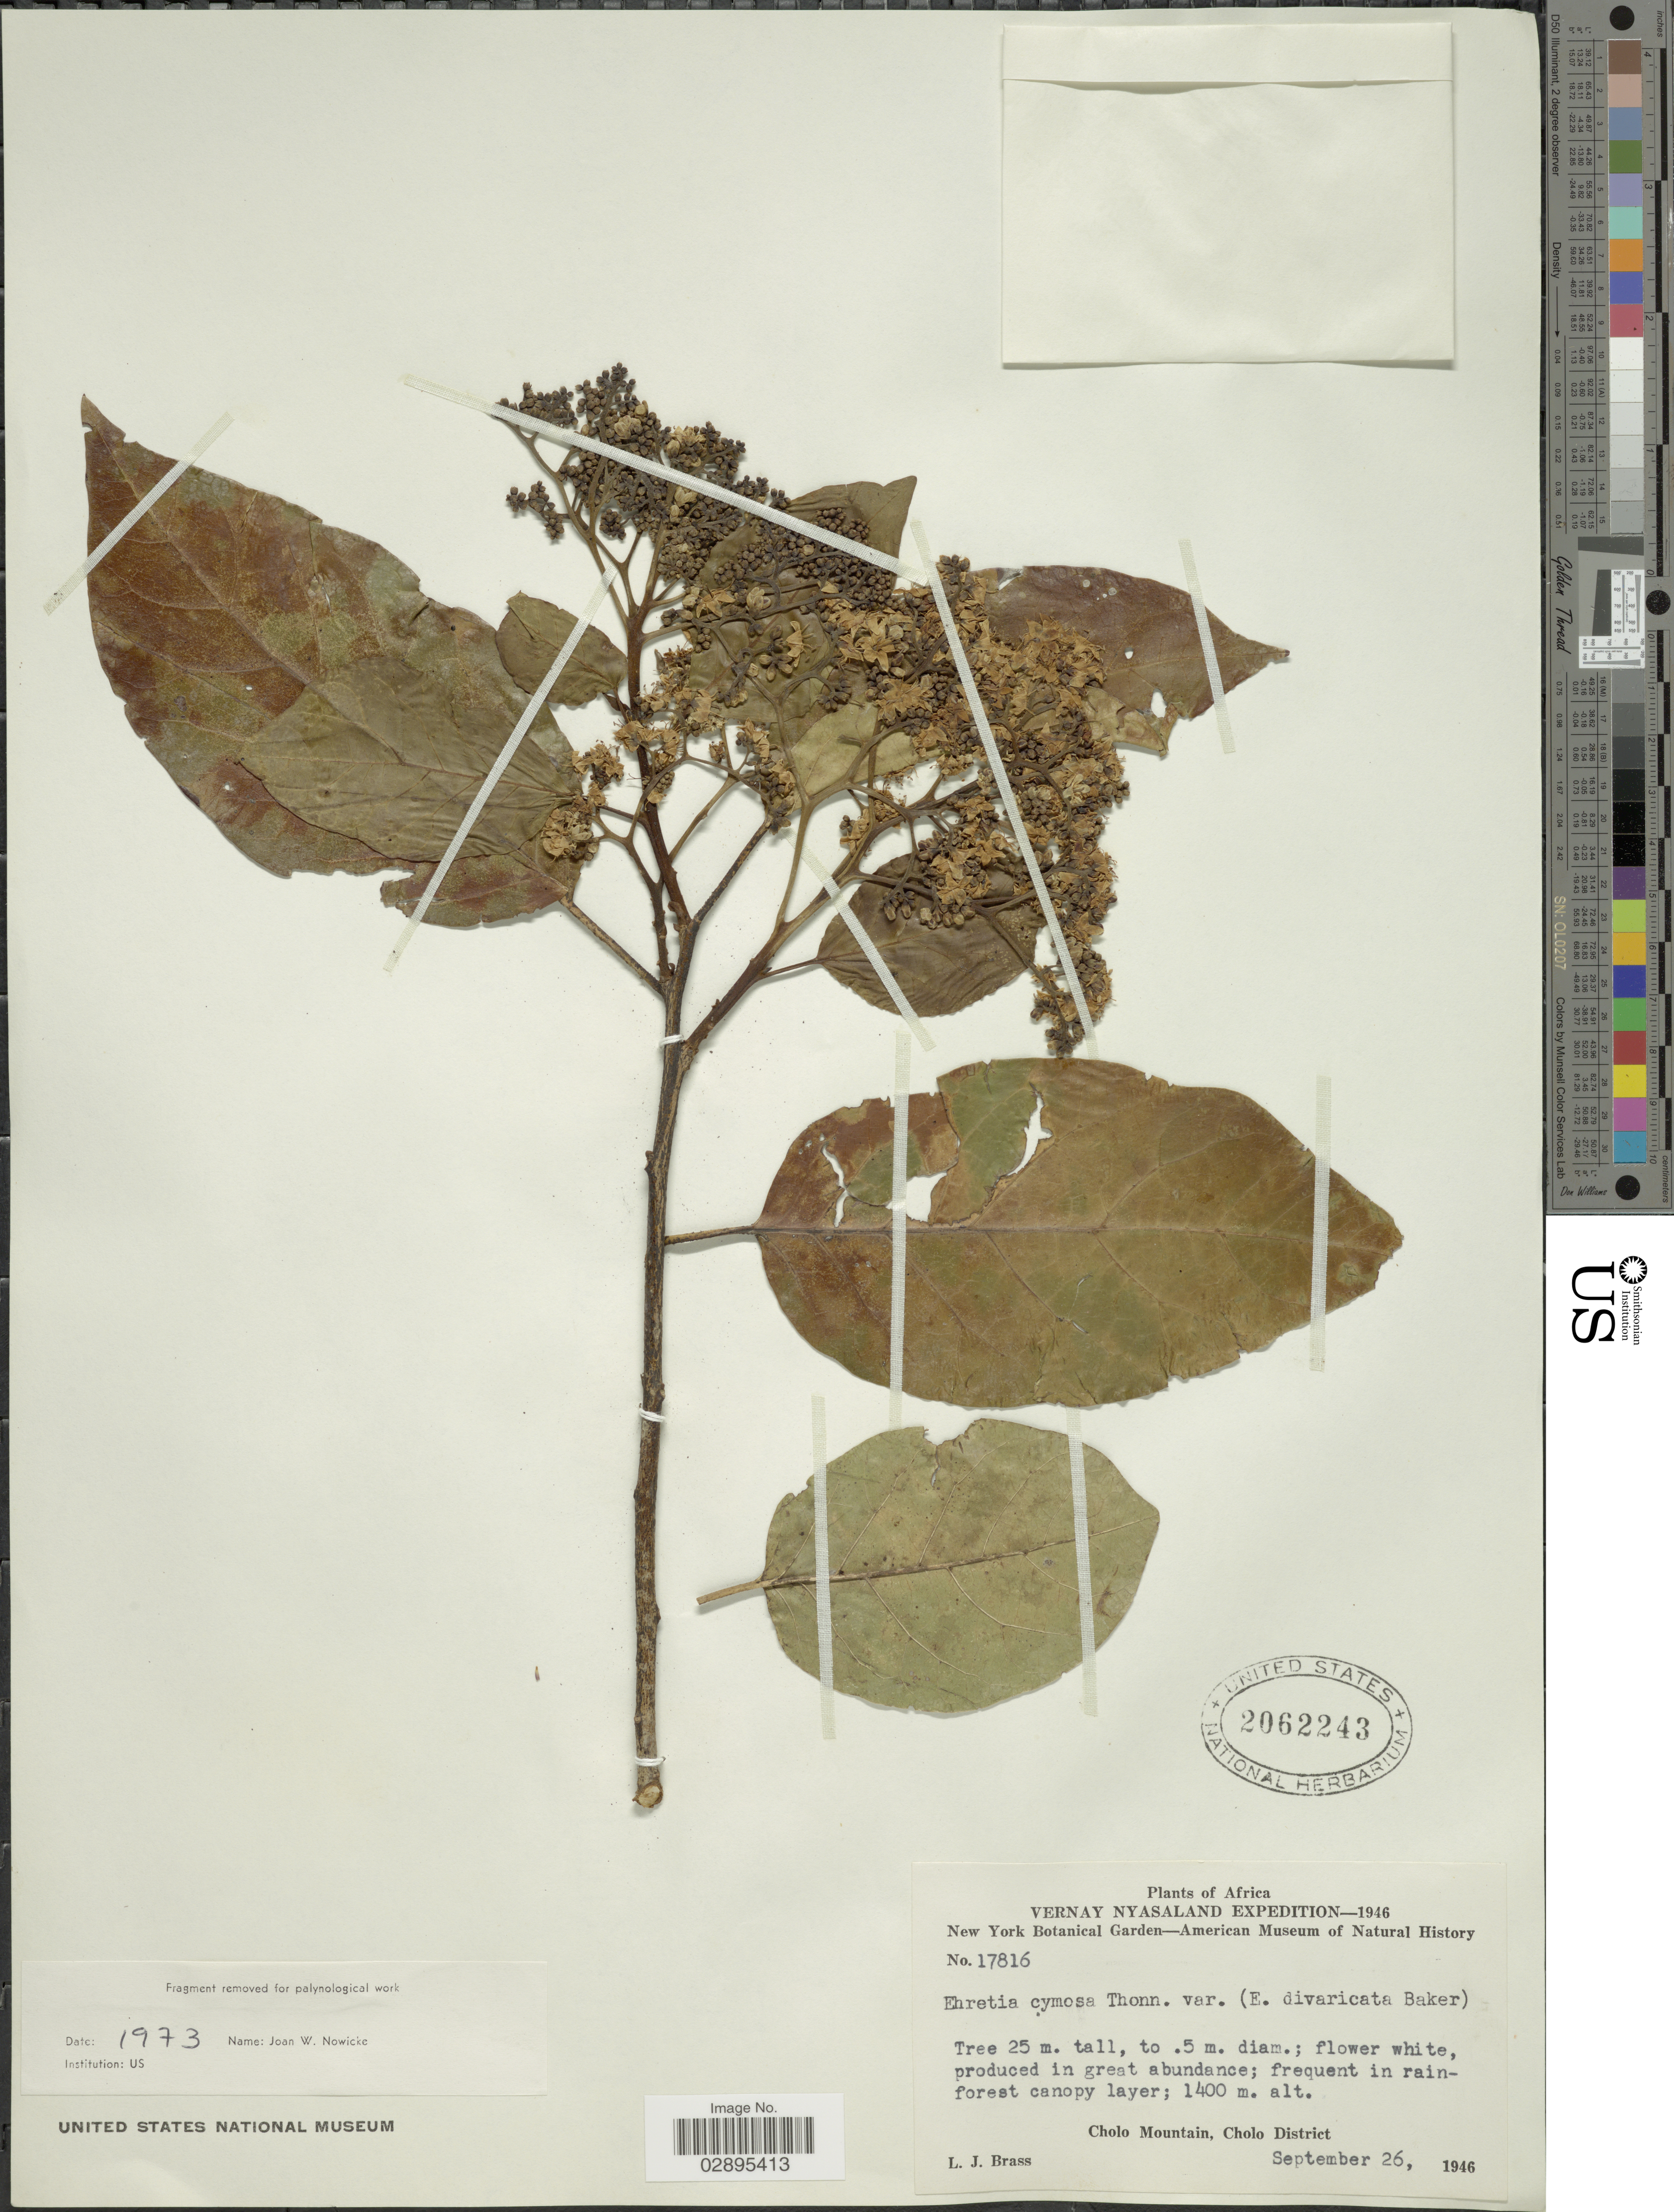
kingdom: Plantae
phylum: Tracheophyta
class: Magnoliopsida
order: Boraginales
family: Ehretiaceae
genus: Ehretia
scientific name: Ehretia cymosa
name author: Thonn.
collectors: L. J. Brass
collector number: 17816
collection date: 1946-09-26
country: Malawi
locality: Vernay Nyasaland. Cholo Mountain, Cholo District.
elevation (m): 1400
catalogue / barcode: US 2062243